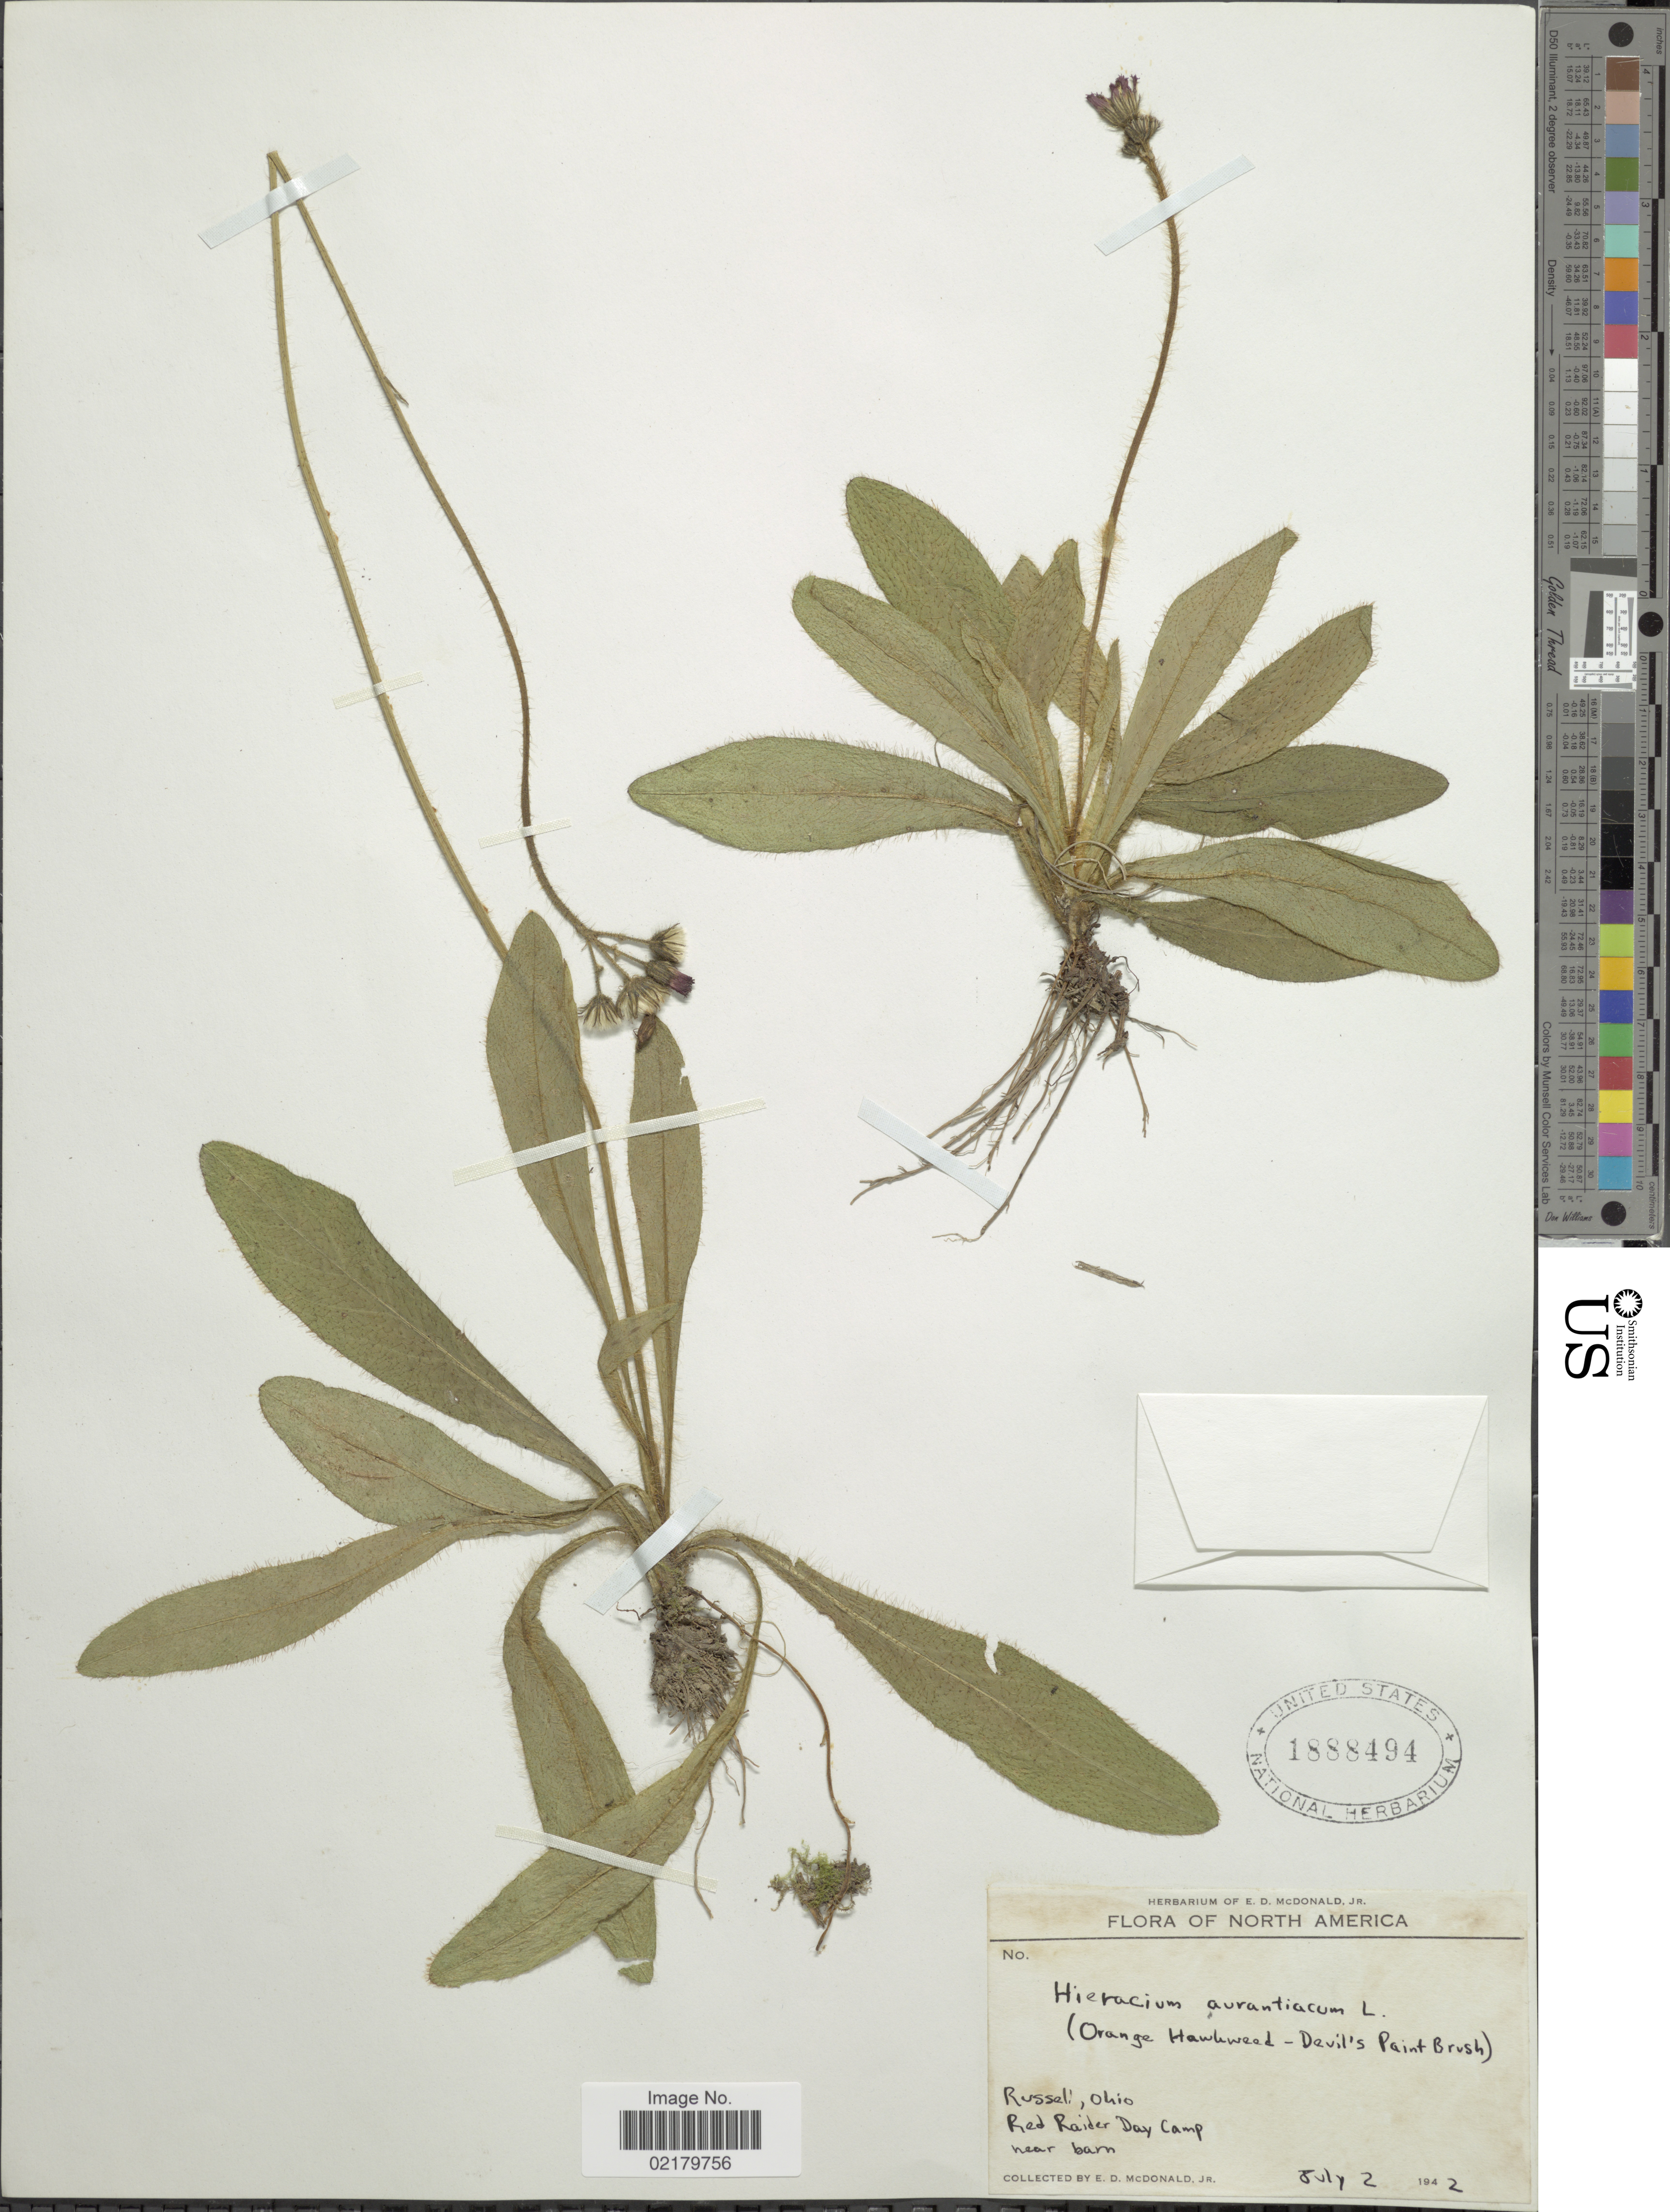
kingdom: Plantae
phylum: Tracheophyta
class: Magnoliopsida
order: Asterales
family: Asteraceae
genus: Pilosella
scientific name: Pilosella aurantiaca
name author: (L.) F.W. Schultz & Sch. Bip.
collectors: E. D. McDonald Jr.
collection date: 1942-07-02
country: United States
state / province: Ohio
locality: Russel; Red Raider Day Camp near barn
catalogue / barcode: US 1888494